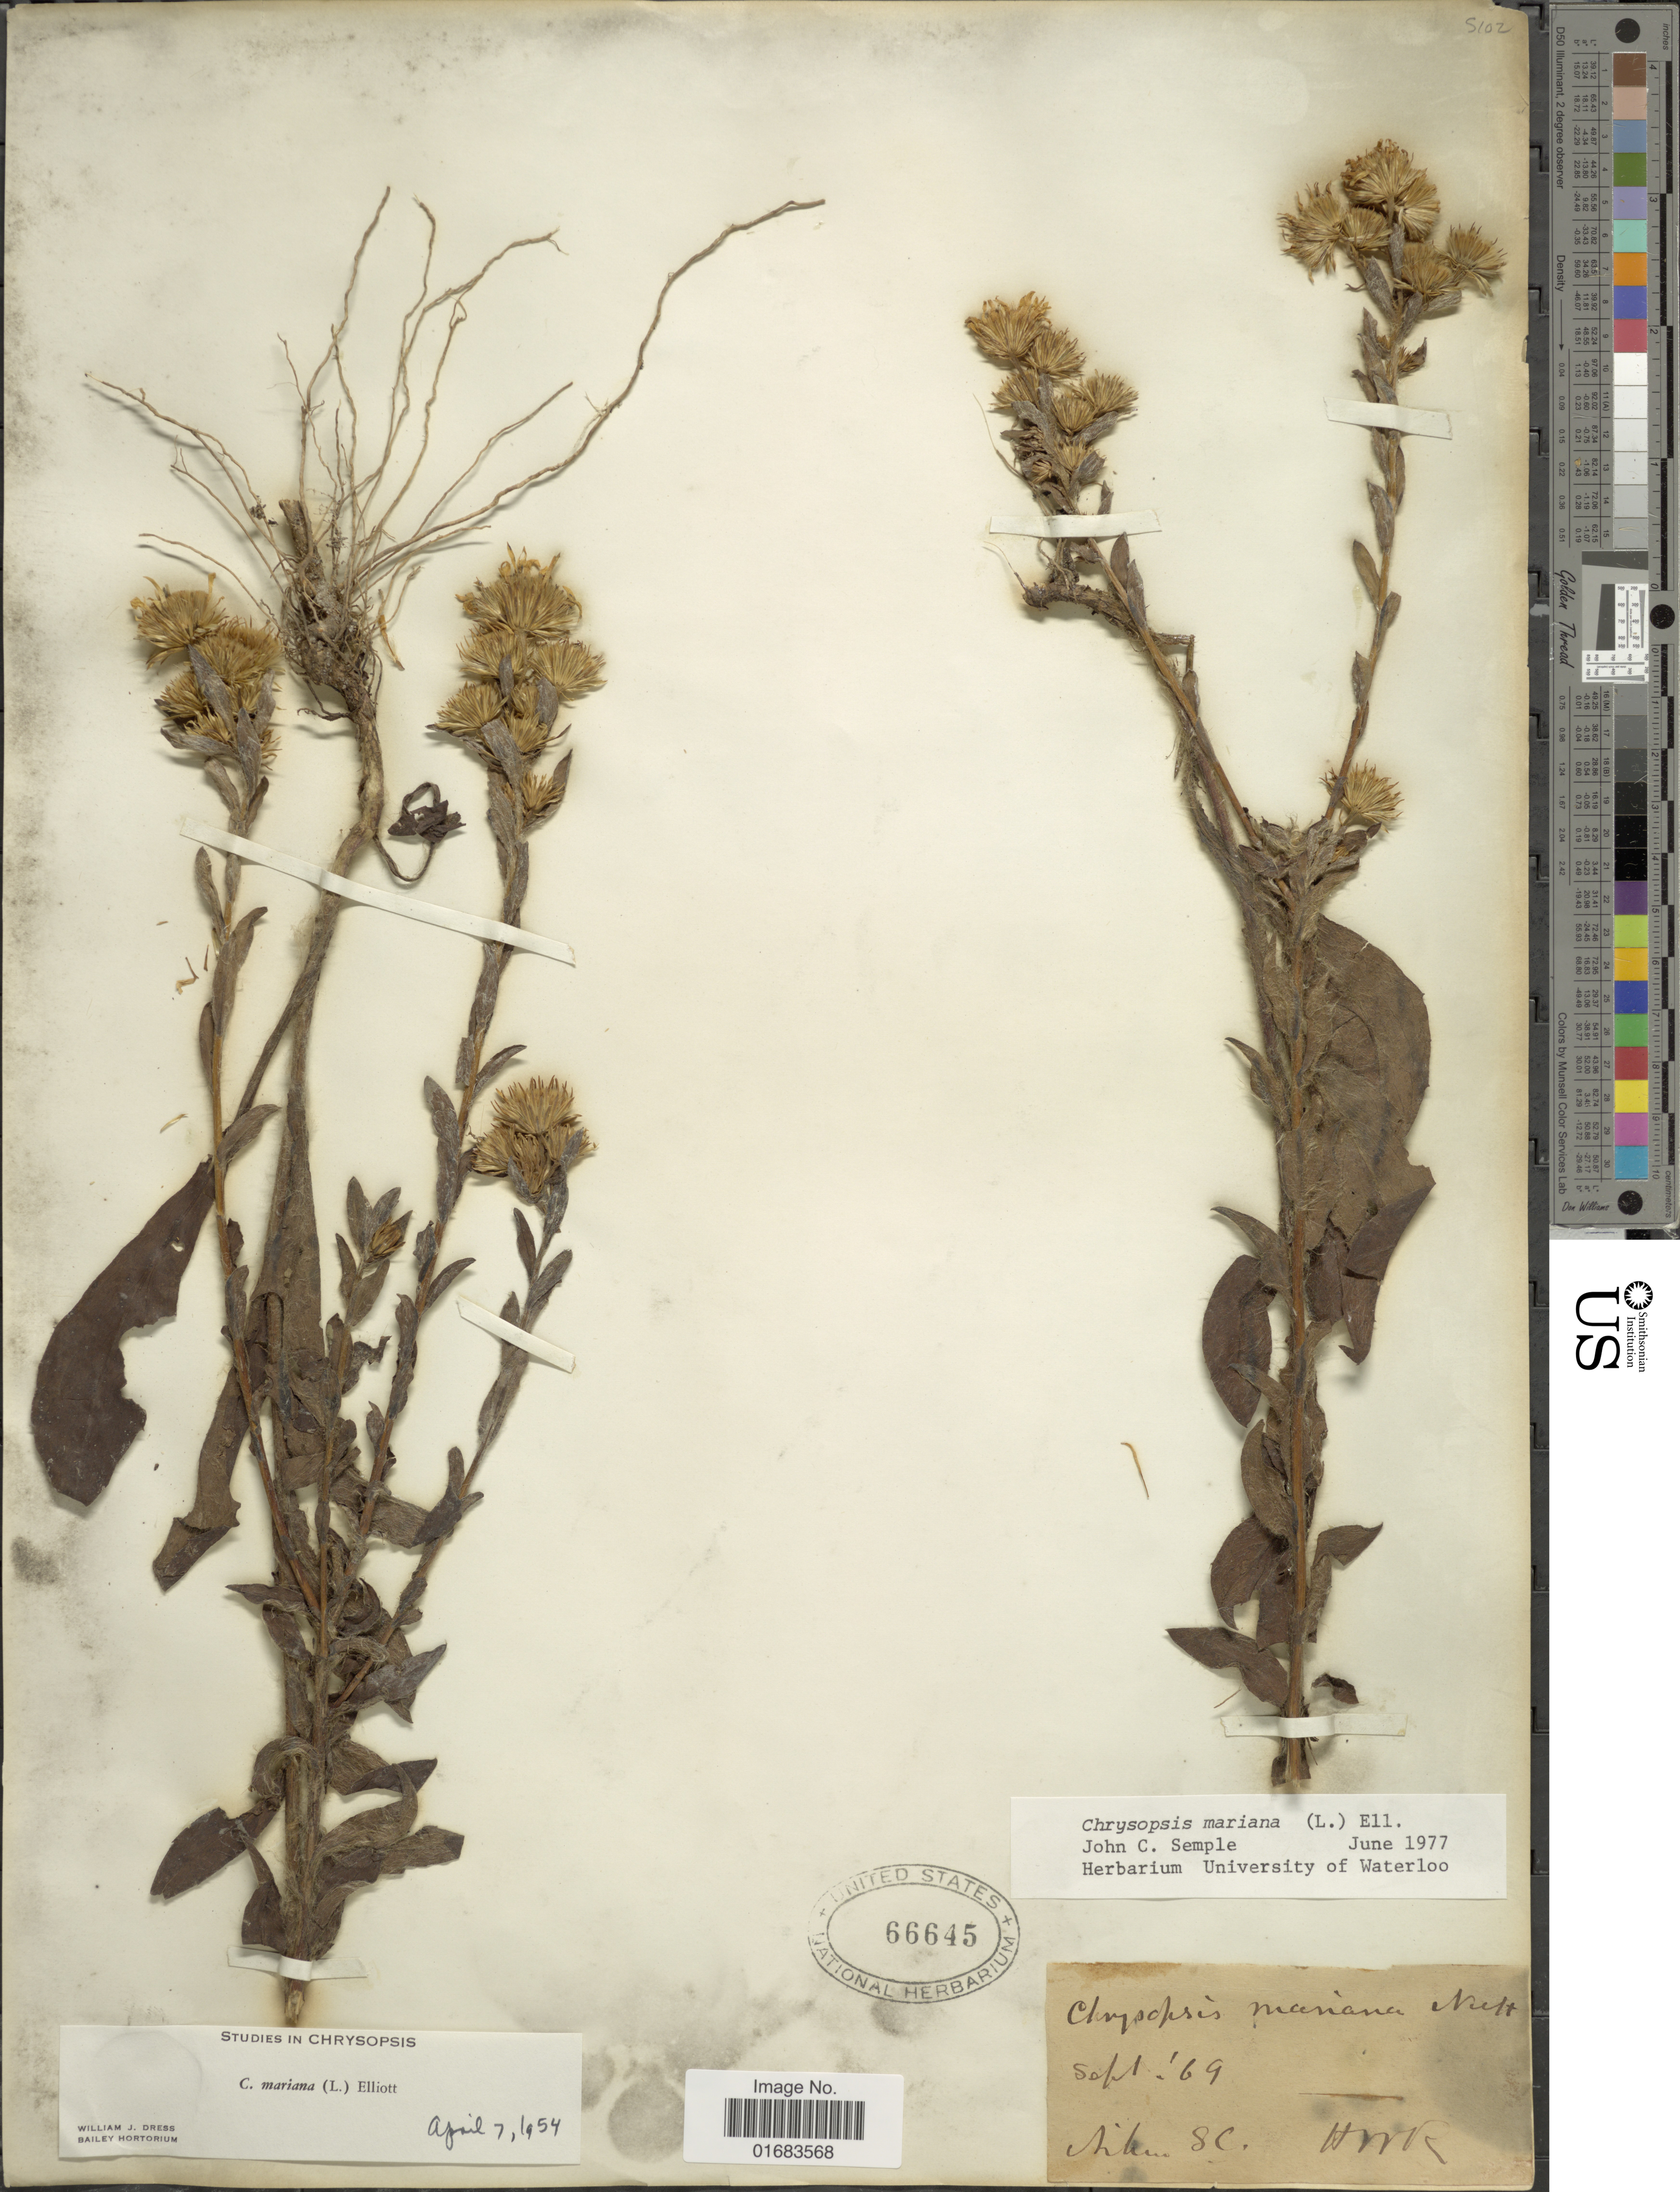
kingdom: Plantae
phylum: Tracheophyta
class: Magnoliopsida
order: Asterales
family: Asteraceae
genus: Chrysopsis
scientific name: Chrysopsis mariana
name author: (L.) Elliott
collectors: H. W. R.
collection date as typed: Transcribed d/m/y: /9/69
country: United States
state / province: South Carolina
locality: Aiken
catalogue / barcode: US 66645